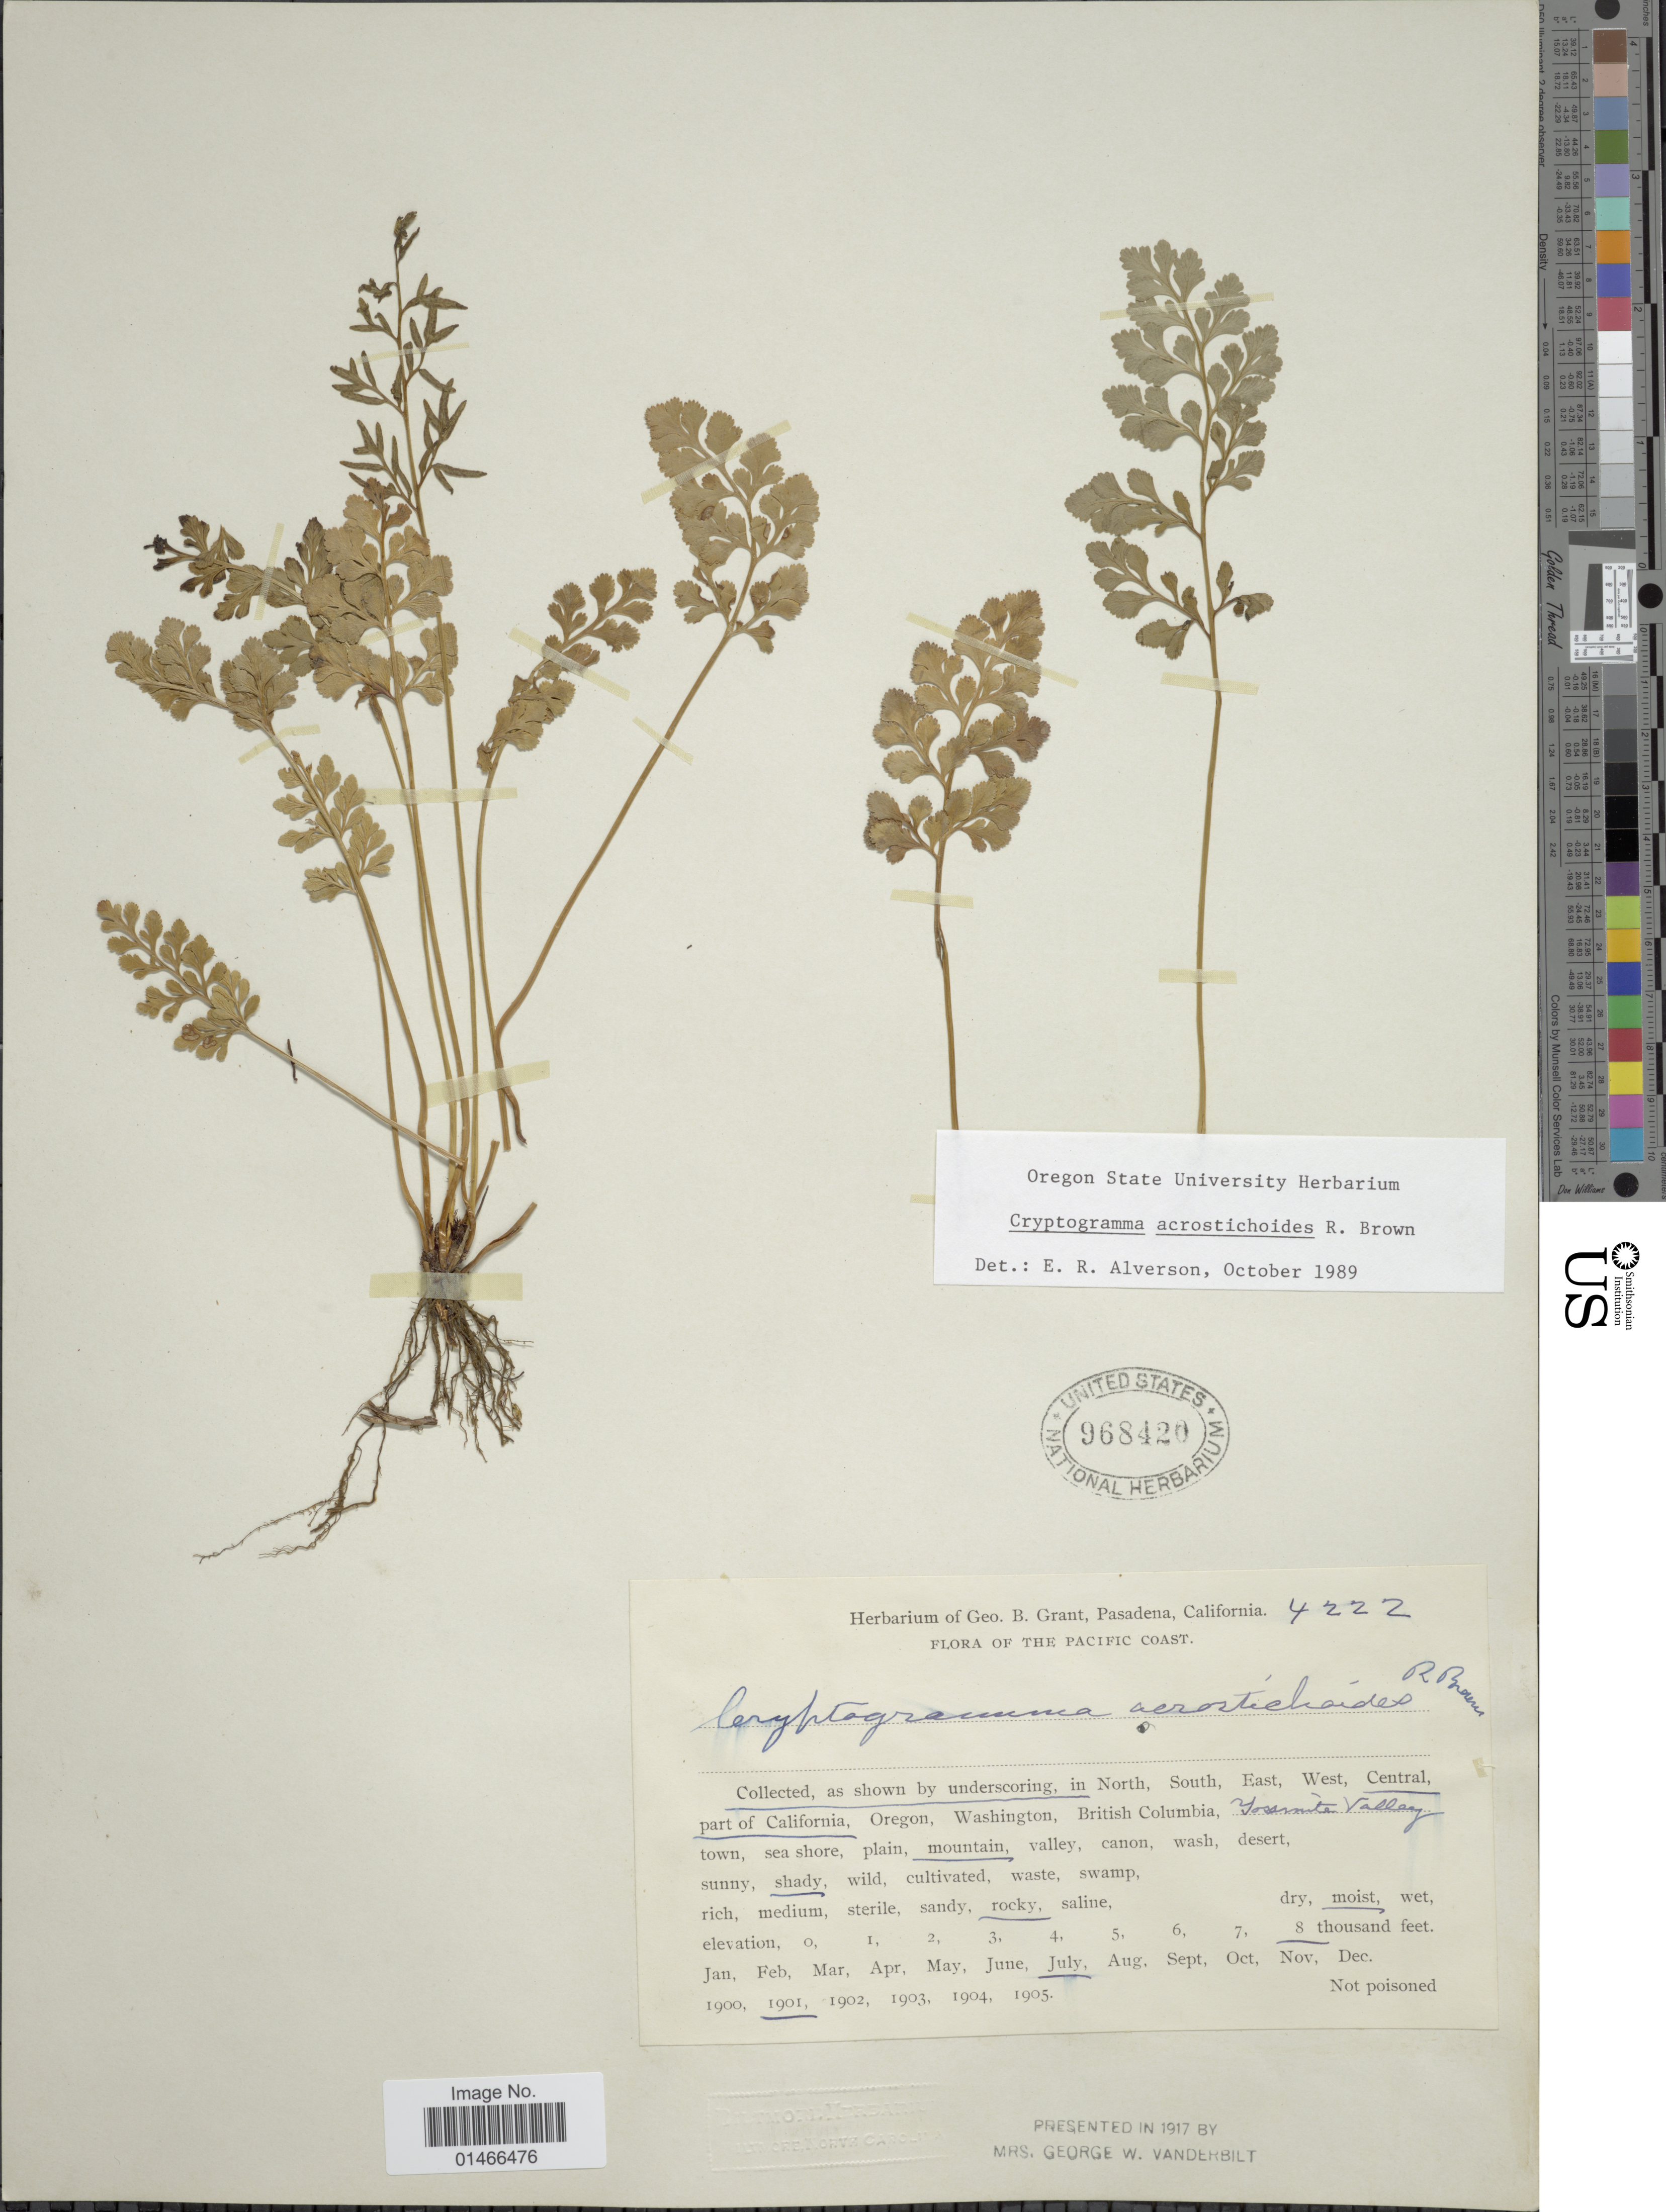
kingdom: Plantae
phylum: Tracheophyta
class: Polypodiopsida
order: Polypodiales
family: Pteridaceae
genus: Cryptogramma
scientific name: Cryptogramma acrostichoides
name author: R. Br.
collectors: ex herb. G. B. Grant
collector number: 4222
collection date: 1901-07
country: United States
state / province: California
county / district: Mariposa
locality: Central part of California, Yosemite Valley mountain.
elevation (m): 2438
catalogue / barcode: US 968420